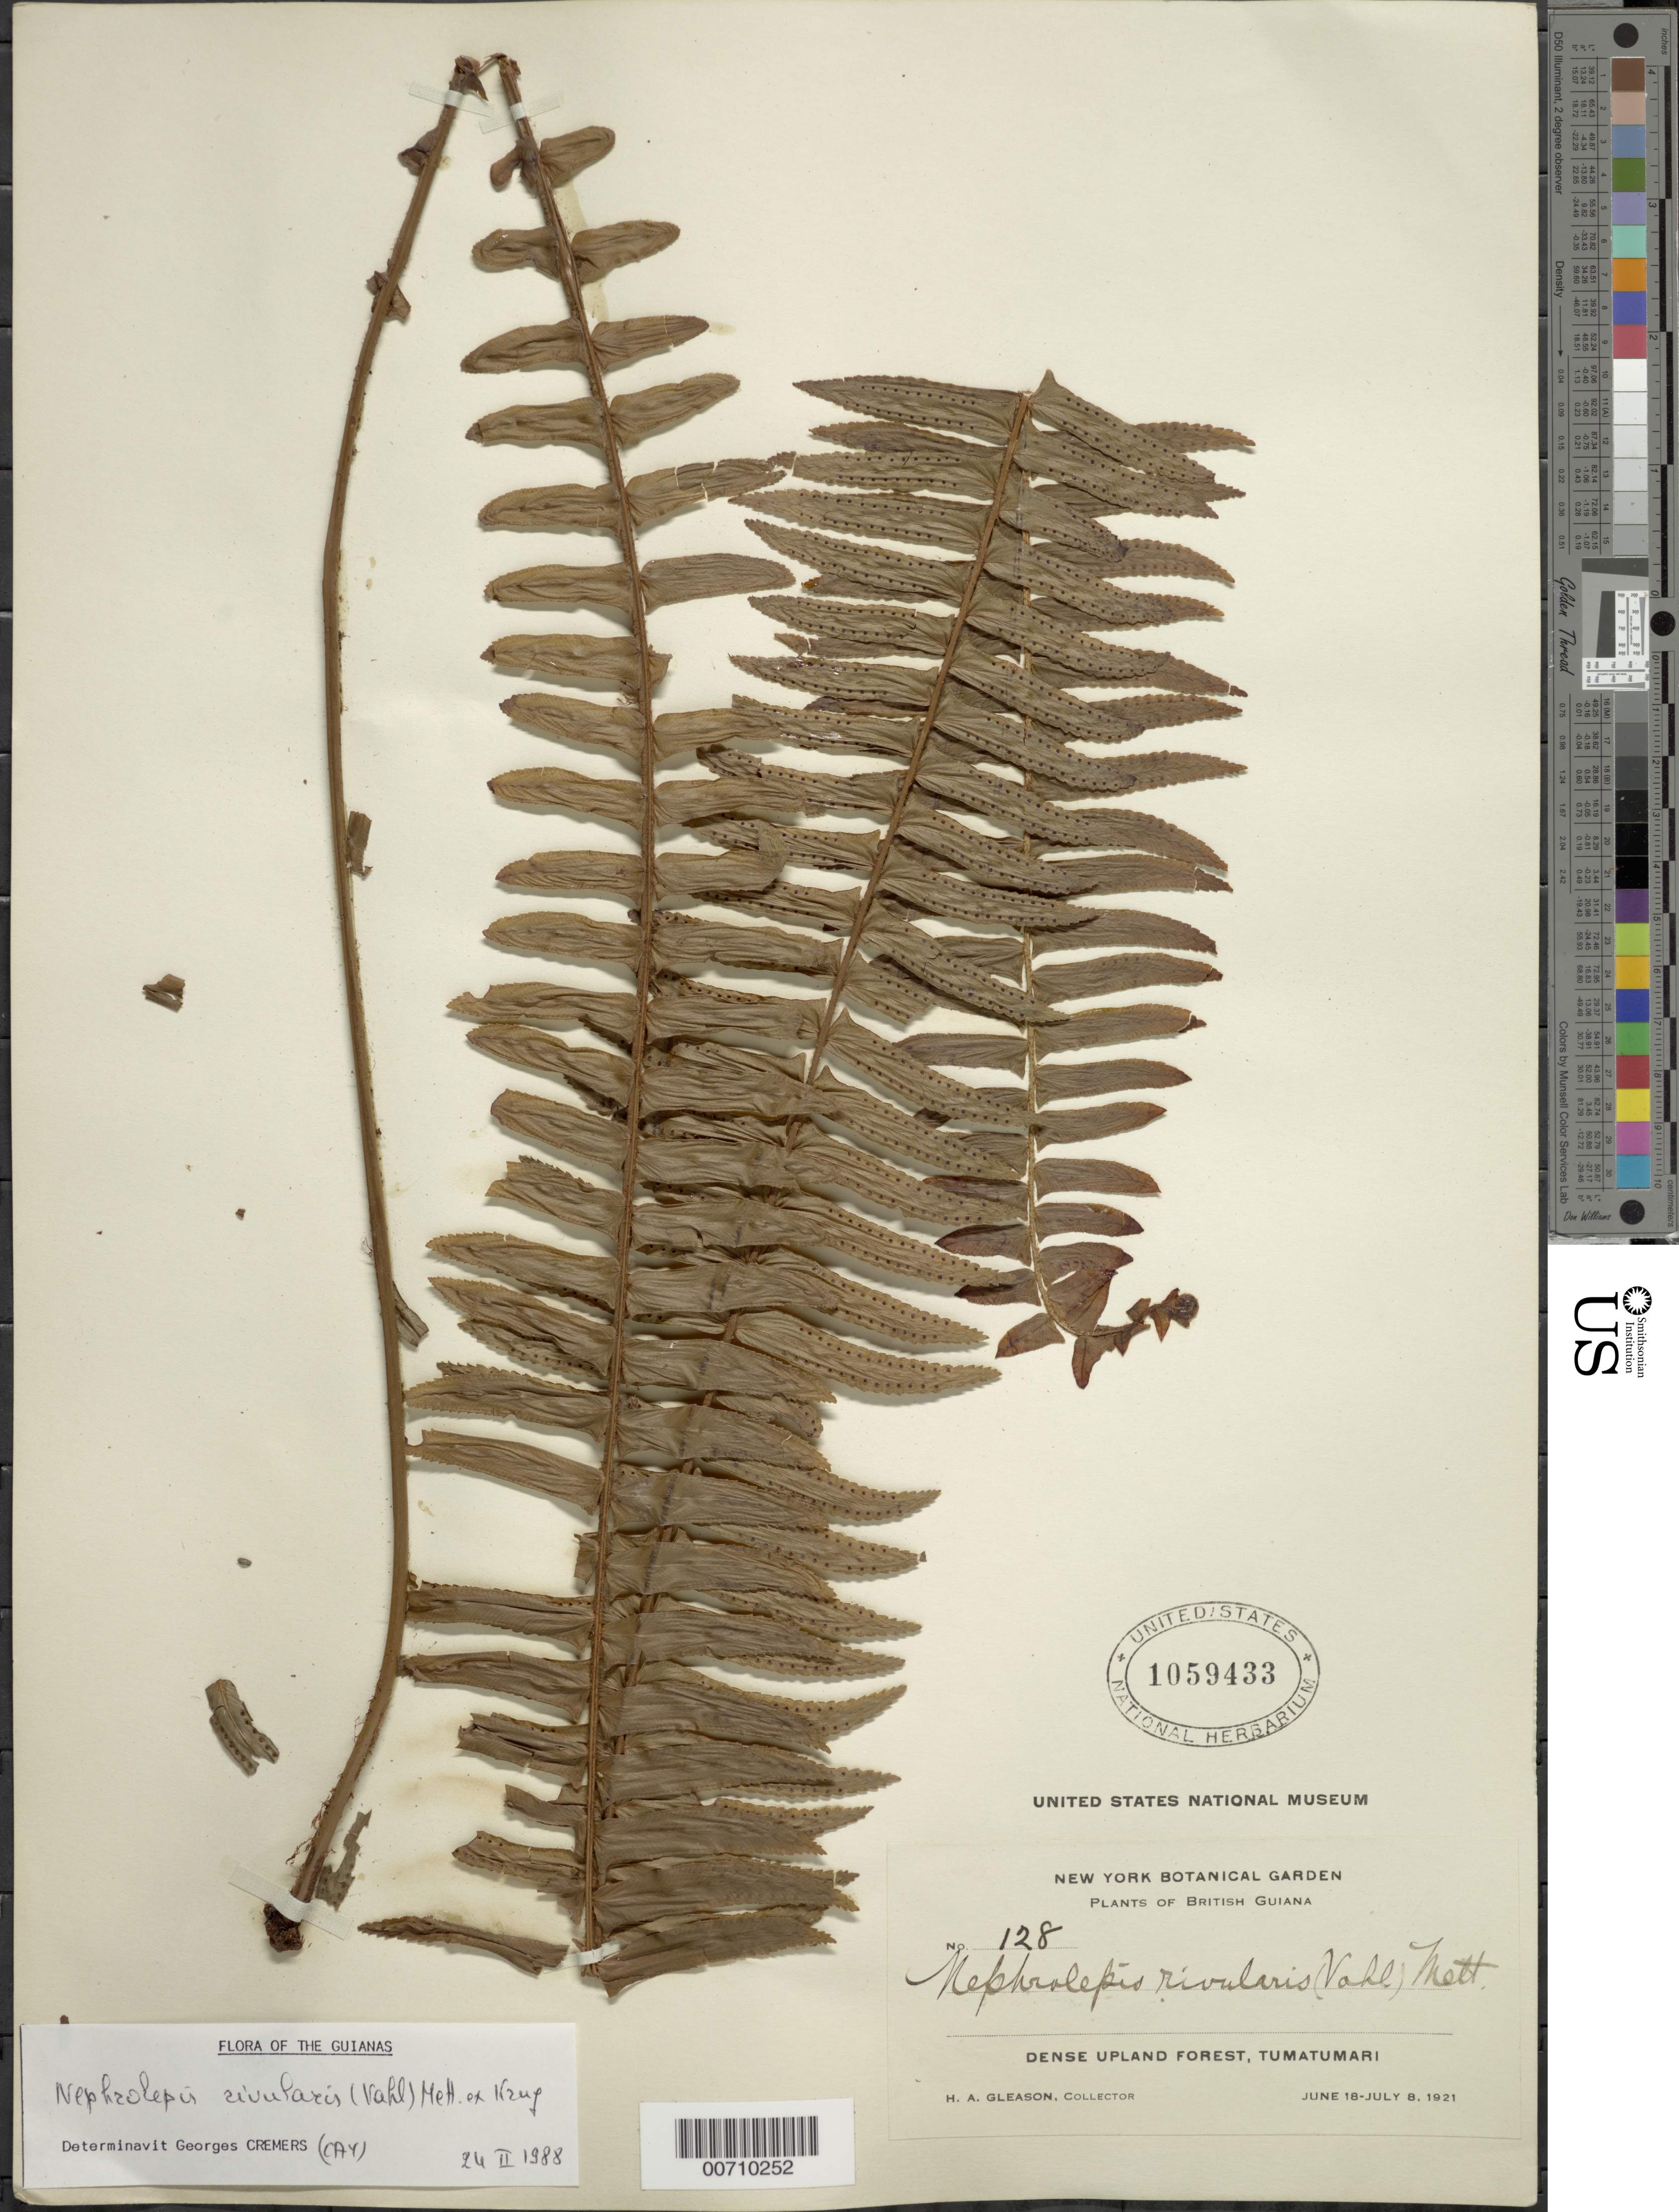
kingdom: Plantae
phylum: Tracheophyta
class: Polypodiopsida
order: Polypodiales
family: Nephrolepidaceae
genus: Nephrolepis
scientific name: Nephrolepis rivularis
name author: (Vahl) Mett. ex Krug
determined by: Cremers, Georges A.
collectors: H. A. Gleason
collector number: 128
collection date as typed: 18-Jun-21 to 8-Jul-21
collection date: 1921-06-18/1921-07-08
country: Guyana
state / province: Potaro-Siparuni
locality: Tumatumari Village, Potaro R.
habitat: Dense upland forest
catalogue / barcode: US 1059433